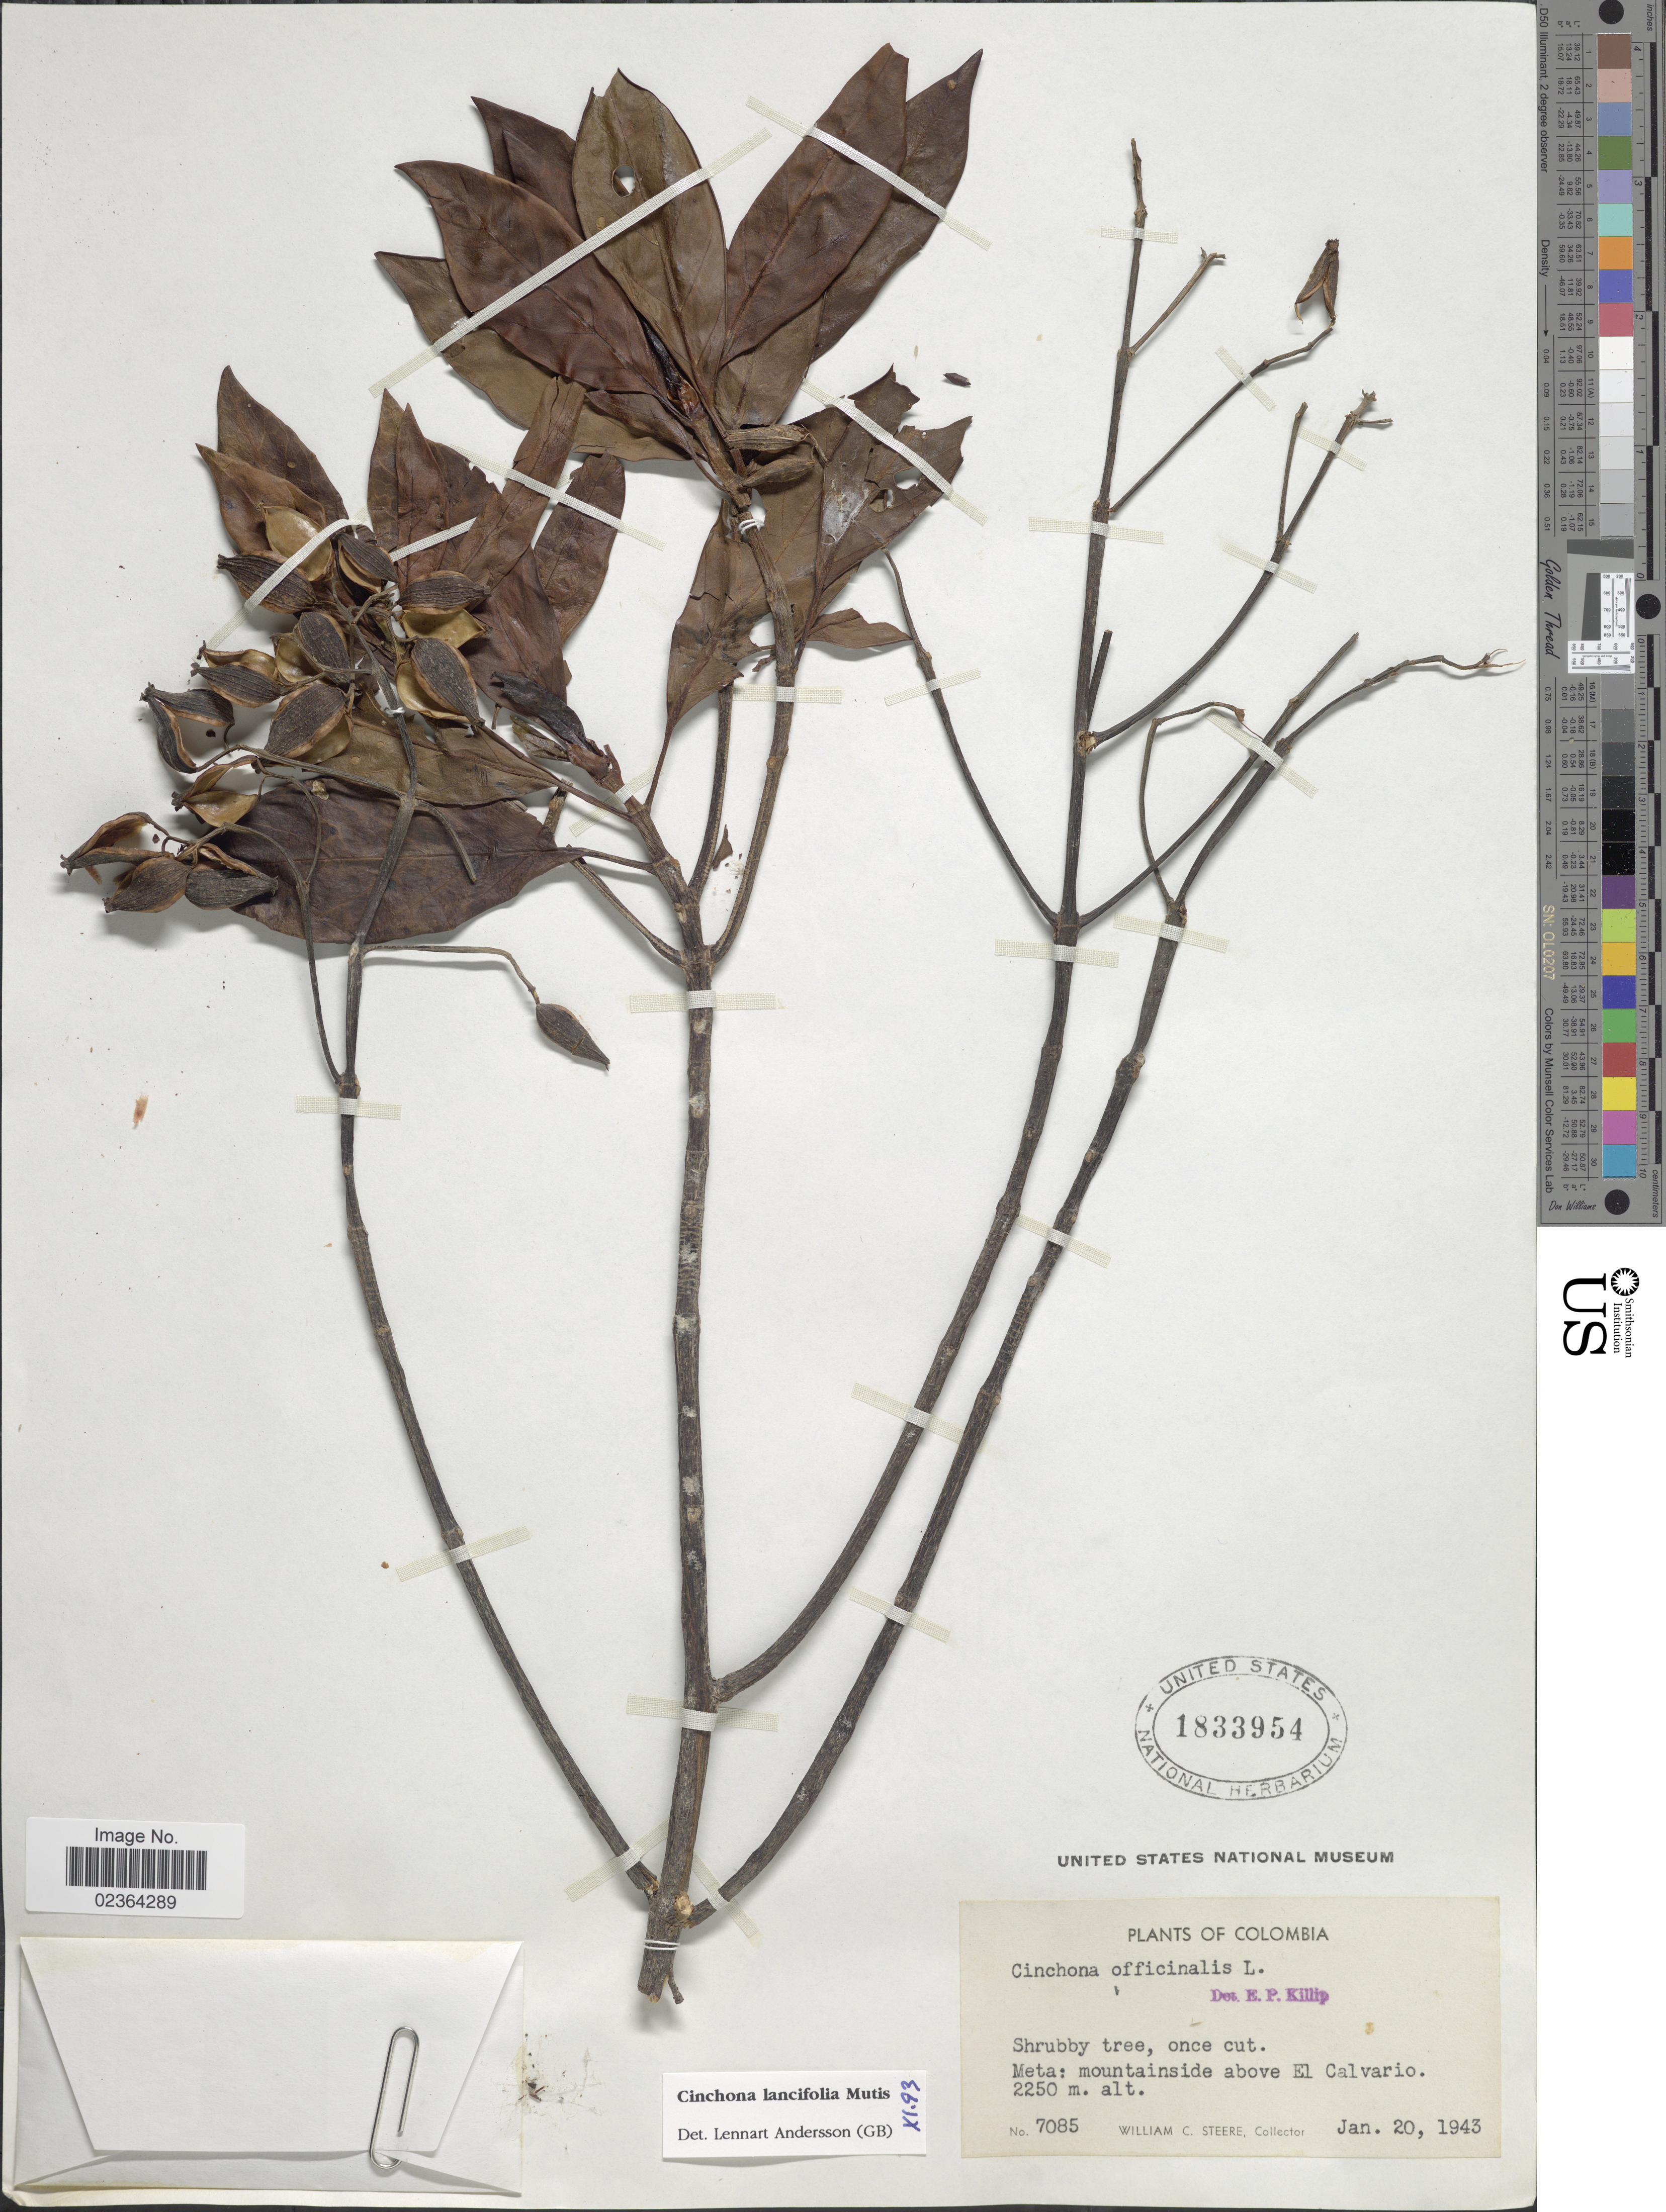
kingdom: Plantae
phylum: Tracheophyta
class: Magnoliopsida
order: Gentianales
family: Rubiaceae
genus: Cinchona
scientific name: Cinchona lancifolia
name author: Mutis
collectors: W. C. Steere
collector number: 7085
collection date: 1943-01-20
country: Colombia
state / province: Meta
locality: Meta: mountainside above El Calvario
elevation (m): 2250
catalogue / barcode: US 1833954